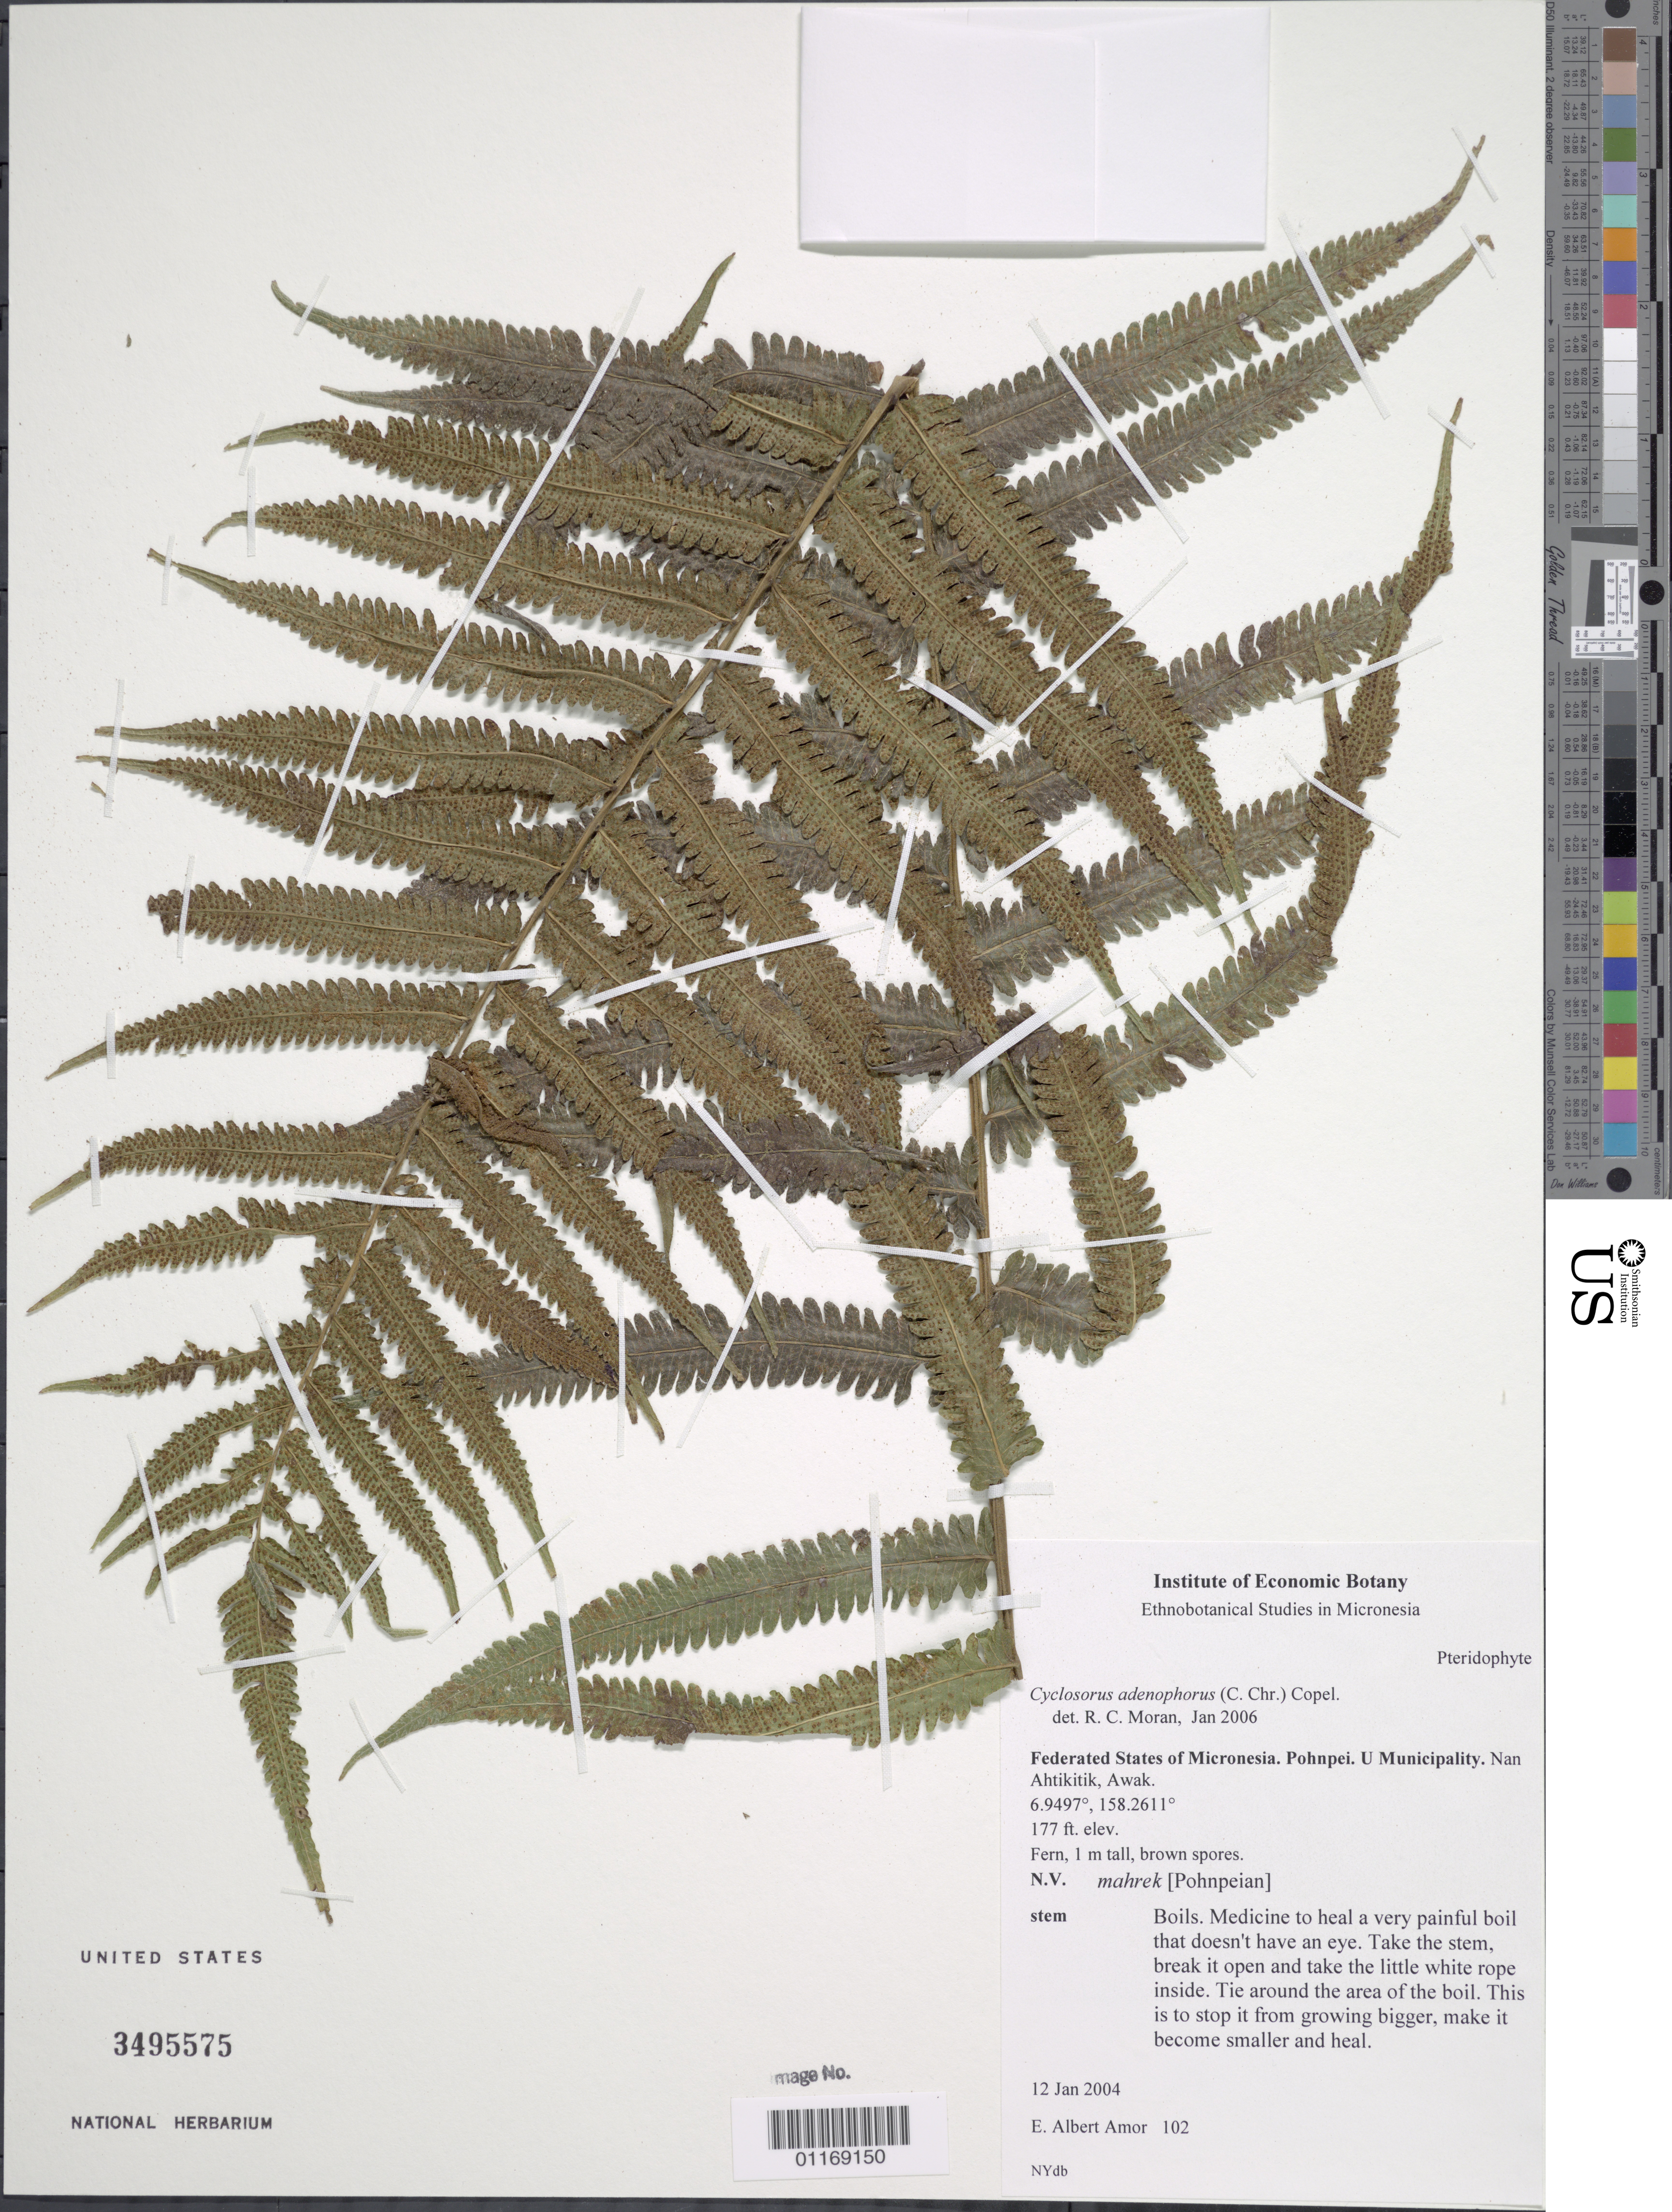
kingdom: Plantae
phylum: Tracheophyta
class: Polypodiopsida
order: Polypodiales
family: Thelypteridaceae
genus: Sphaerostephanos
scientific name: Sphaerostephanos hirsutus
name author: (Kunze ex Mett.) Holttum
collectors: E. A. Amor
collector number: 102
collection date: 2004-01-12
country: Micronesia, Federated States of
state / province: Pohnpei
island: Pohnpei [Ponape]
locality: U Municipality. Nan Ahtikitik, Awak.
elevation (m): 54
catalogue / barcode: US 3495575